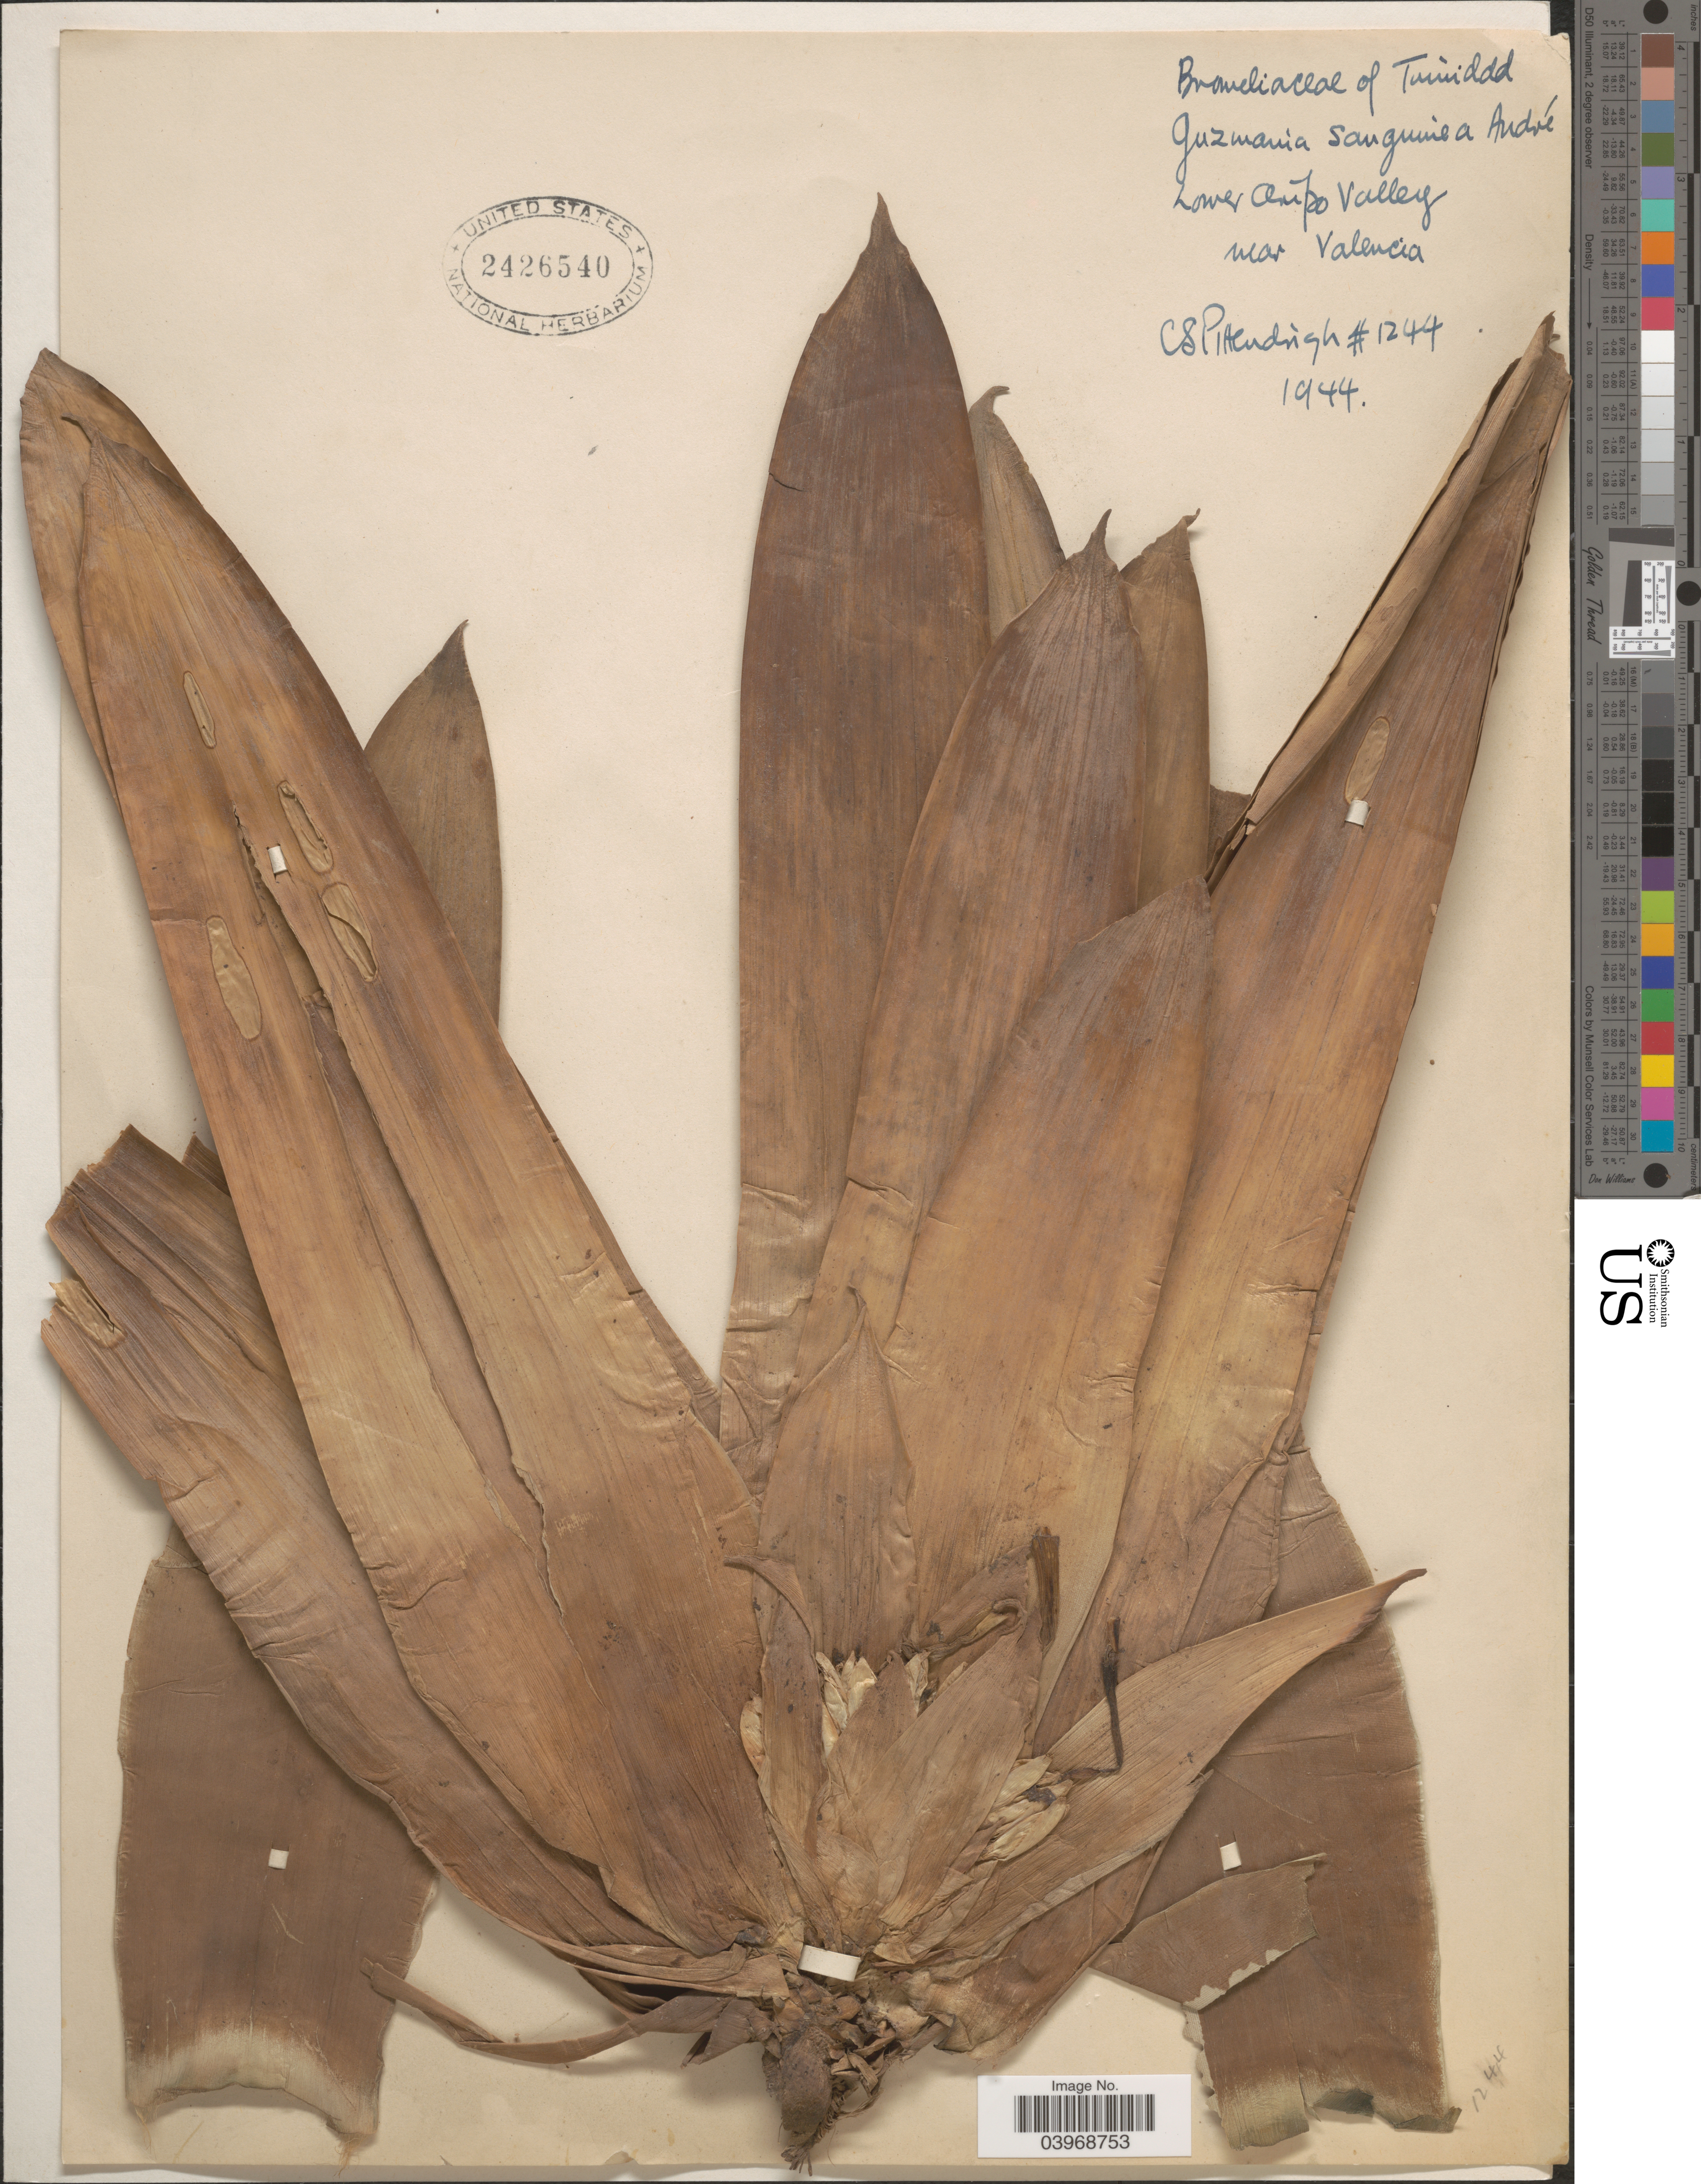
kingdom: Plantae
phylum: Tracheophyta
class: Liliopsida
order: Poales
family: Bromeliaceae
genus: Guzmania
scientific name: Guzmania sanguinea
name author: (André) André ex Mez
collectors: C. Pittendrigh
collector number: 1244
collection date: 1944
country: Trinidad and Tobago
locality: Lower Aripo Valley near Valencia.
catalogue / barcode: US 2426540